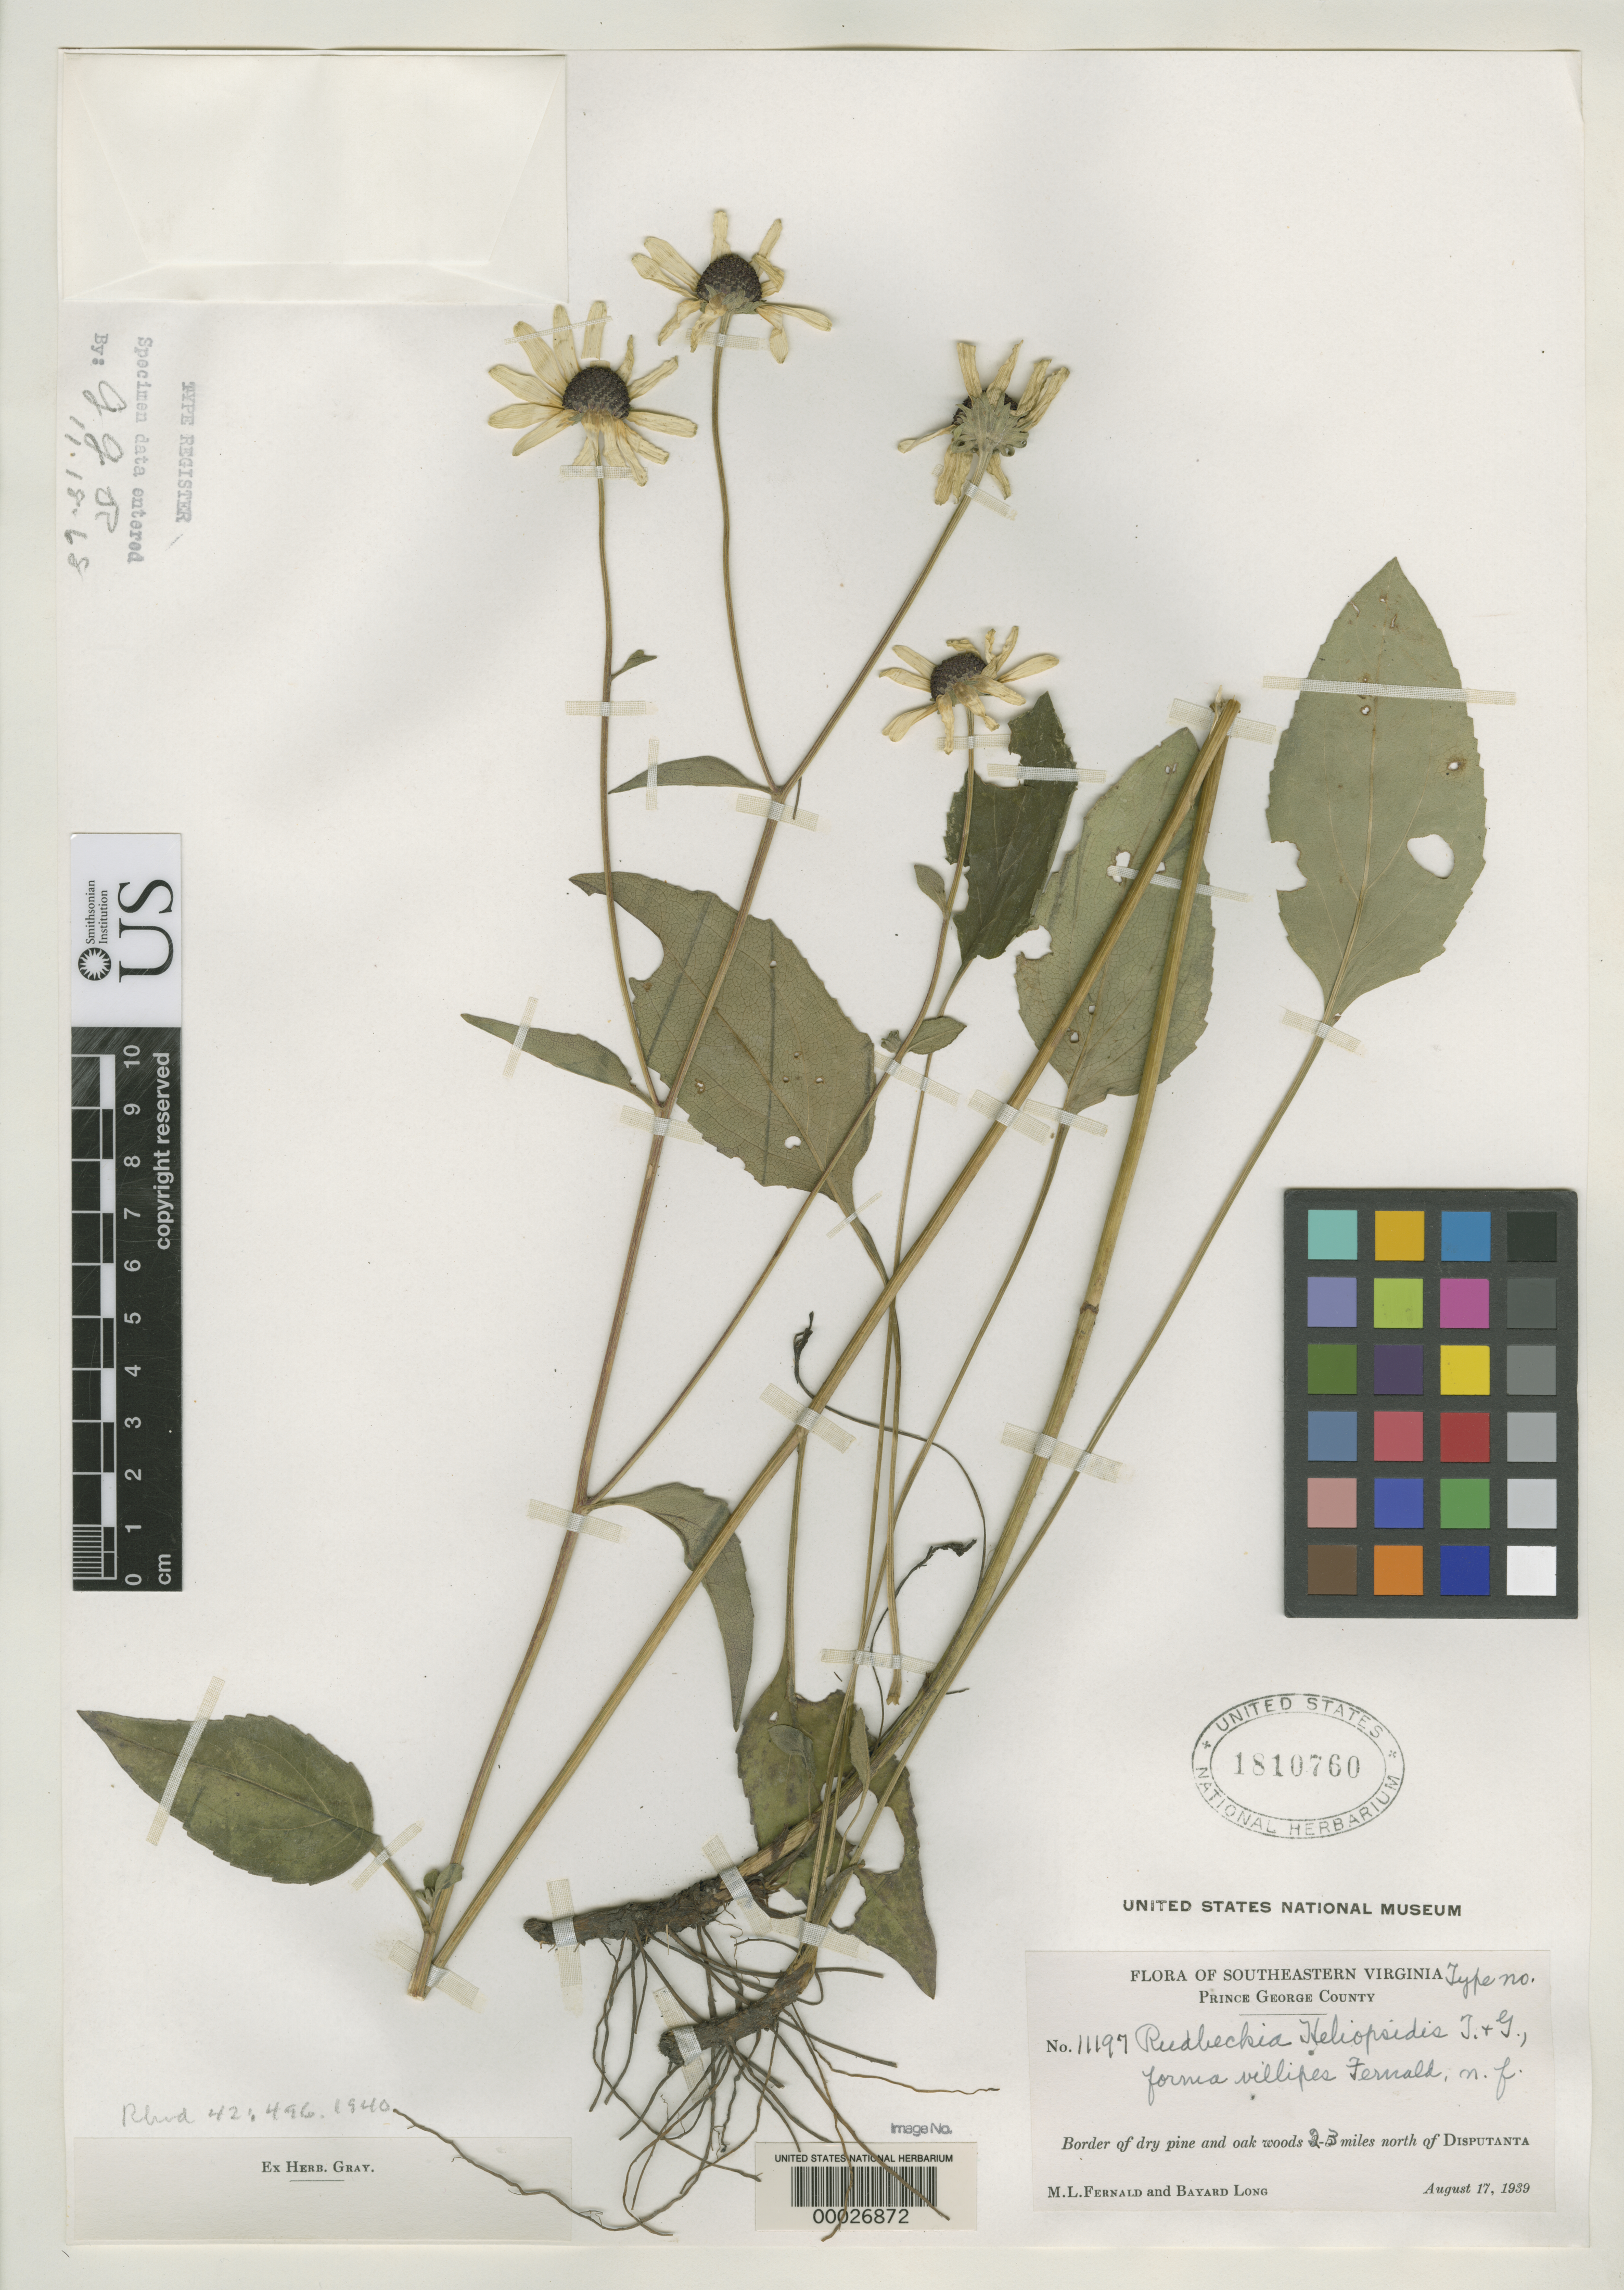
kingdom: Plantae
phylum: Tracheophyta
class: Magnoliopsida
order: Asterales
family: Asteraceae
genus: Rudbeckia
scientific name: Rudbeckia heliopsidis f. villipes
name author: Fernald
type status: Isotype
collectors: M. L. Fernald & B. H. Long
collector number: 11197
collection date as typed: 17 Aug 1939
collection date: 1939-08-17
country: United States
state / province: Virginia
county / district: Prince George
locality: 2-3 mi N of Disputanta.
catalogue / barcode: US 1810760